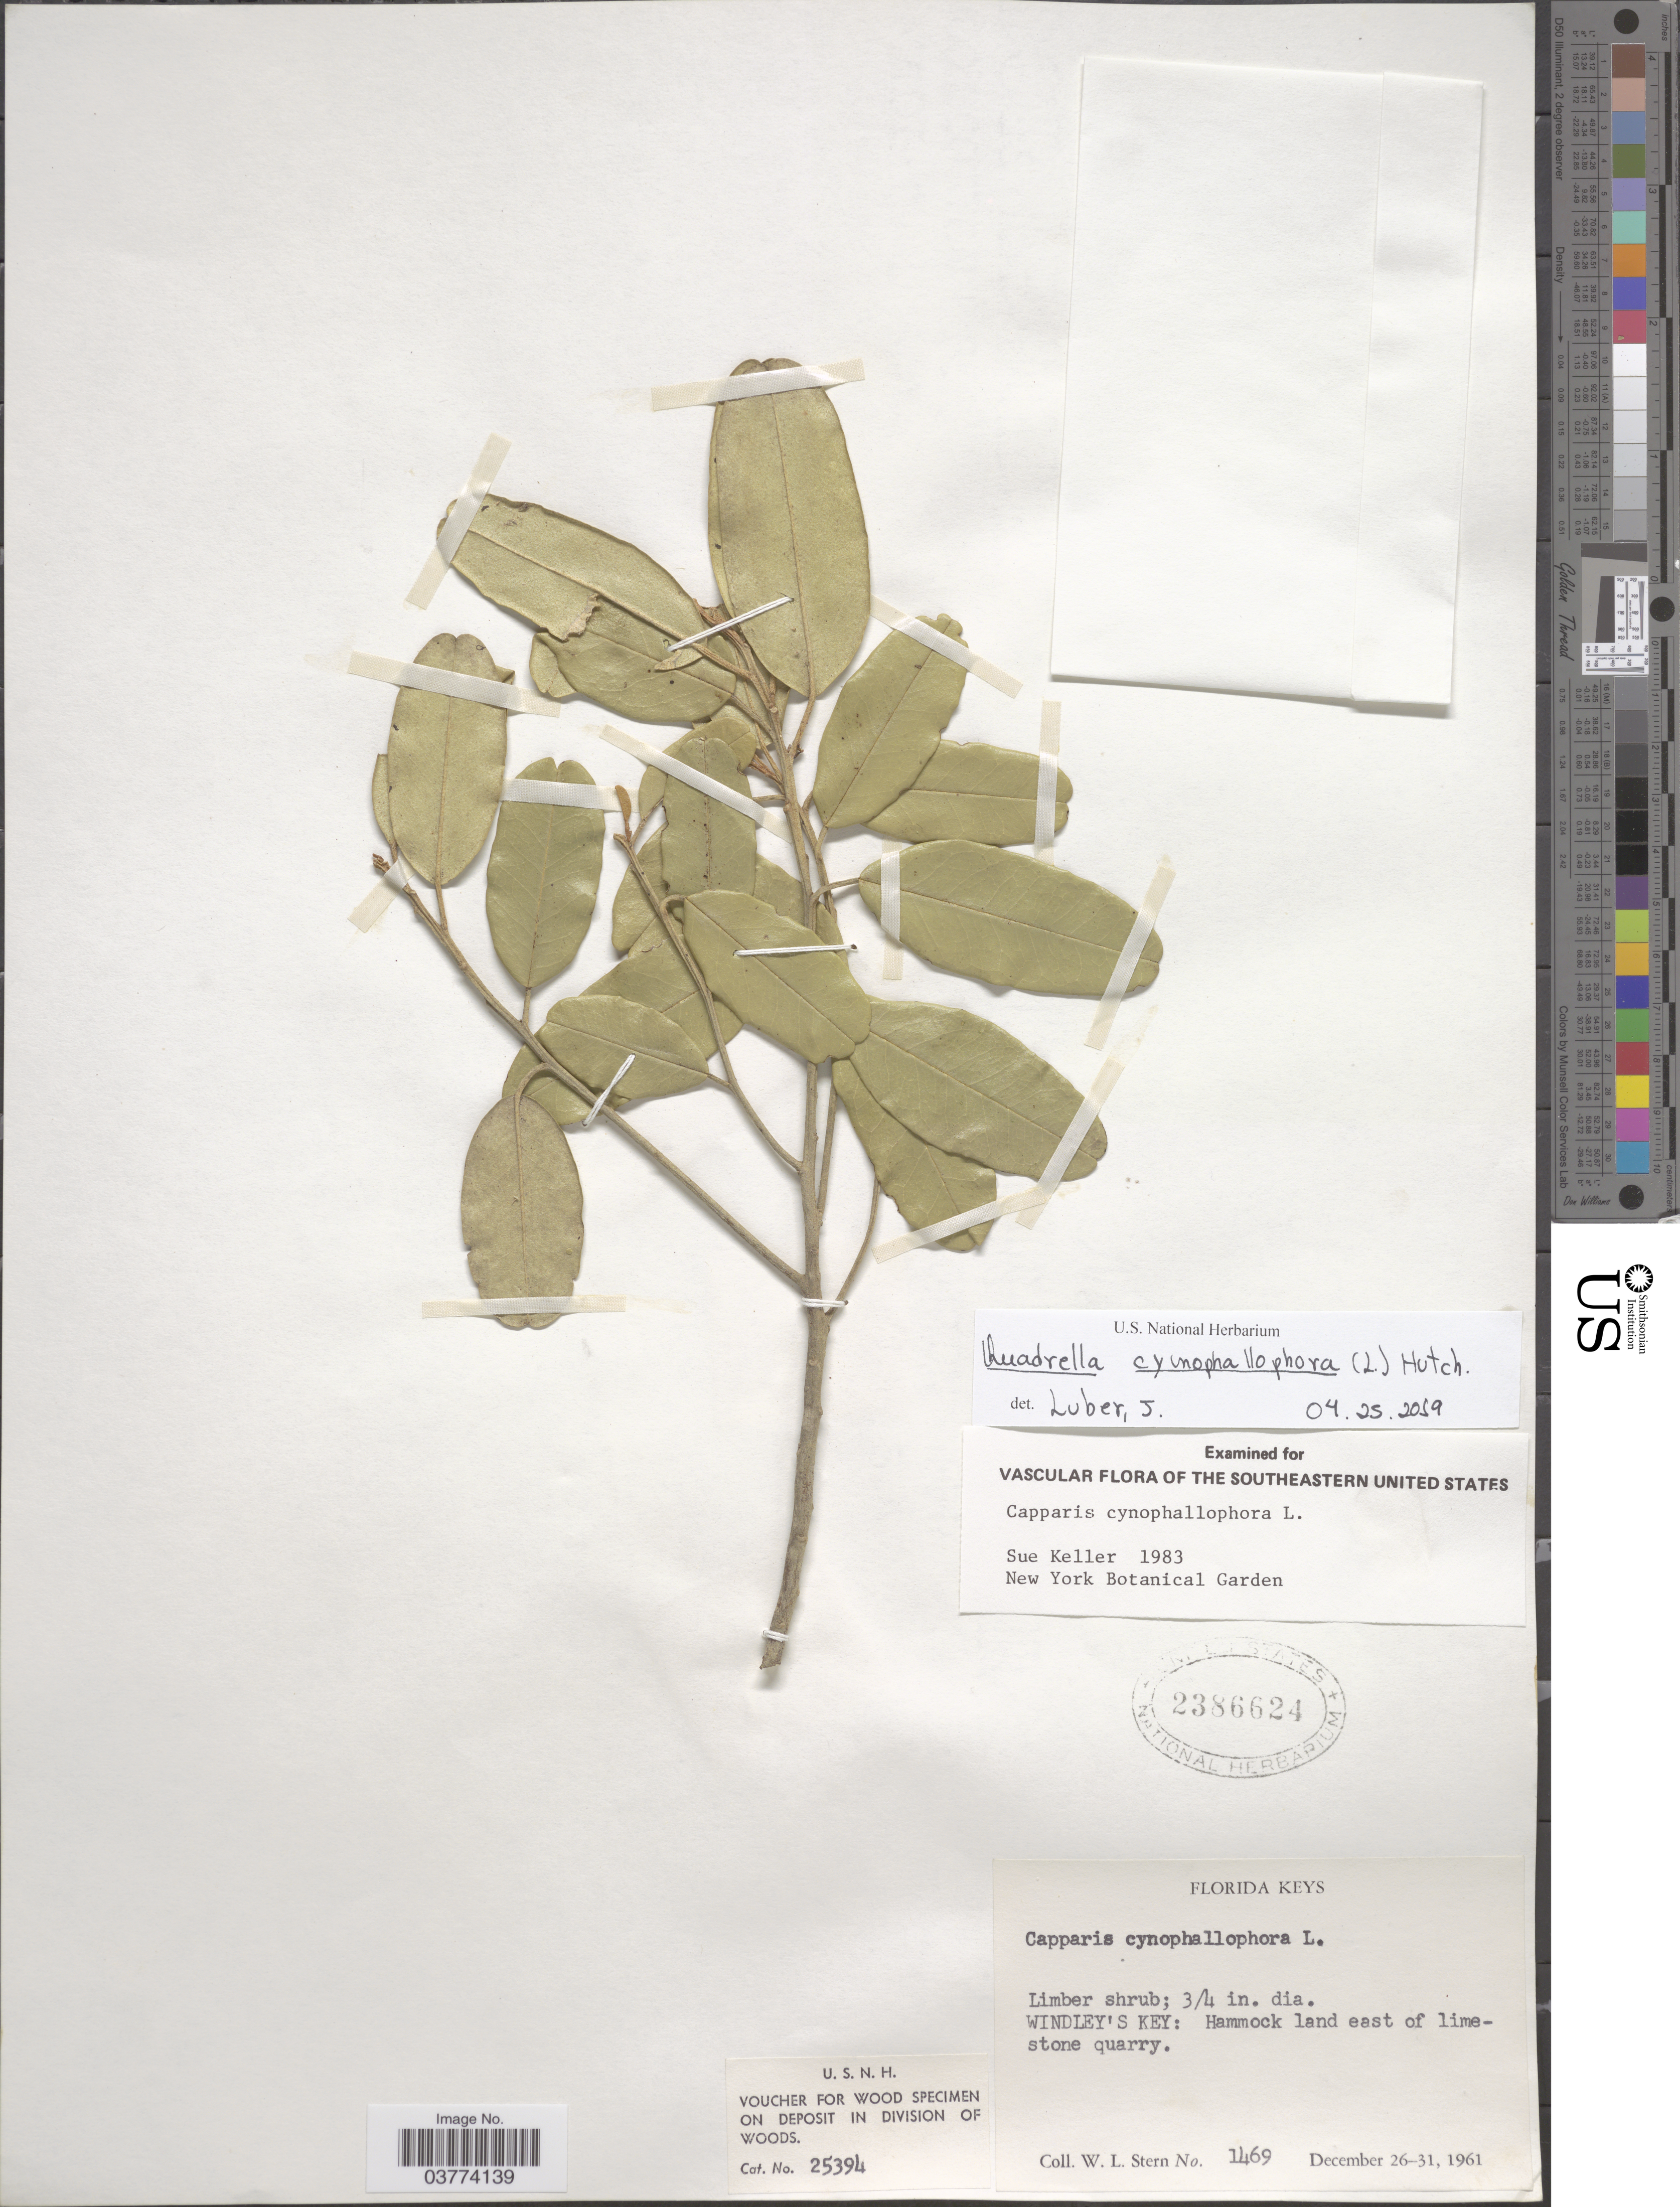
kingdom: Plantae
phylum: Tracheophyta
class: Magnoliopsida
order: Brassicales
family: Capparaceae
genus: Quadrella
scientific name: Quadrella cynophallophora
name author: (L.) Hutch.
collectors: W. L. Stern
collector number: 1469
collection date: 1961-12-26/1961-12-31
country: United States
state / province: Florida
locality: Florida Keys. Windley's Key: Hammock land east of limestone quarry.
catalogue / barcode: US 2386624